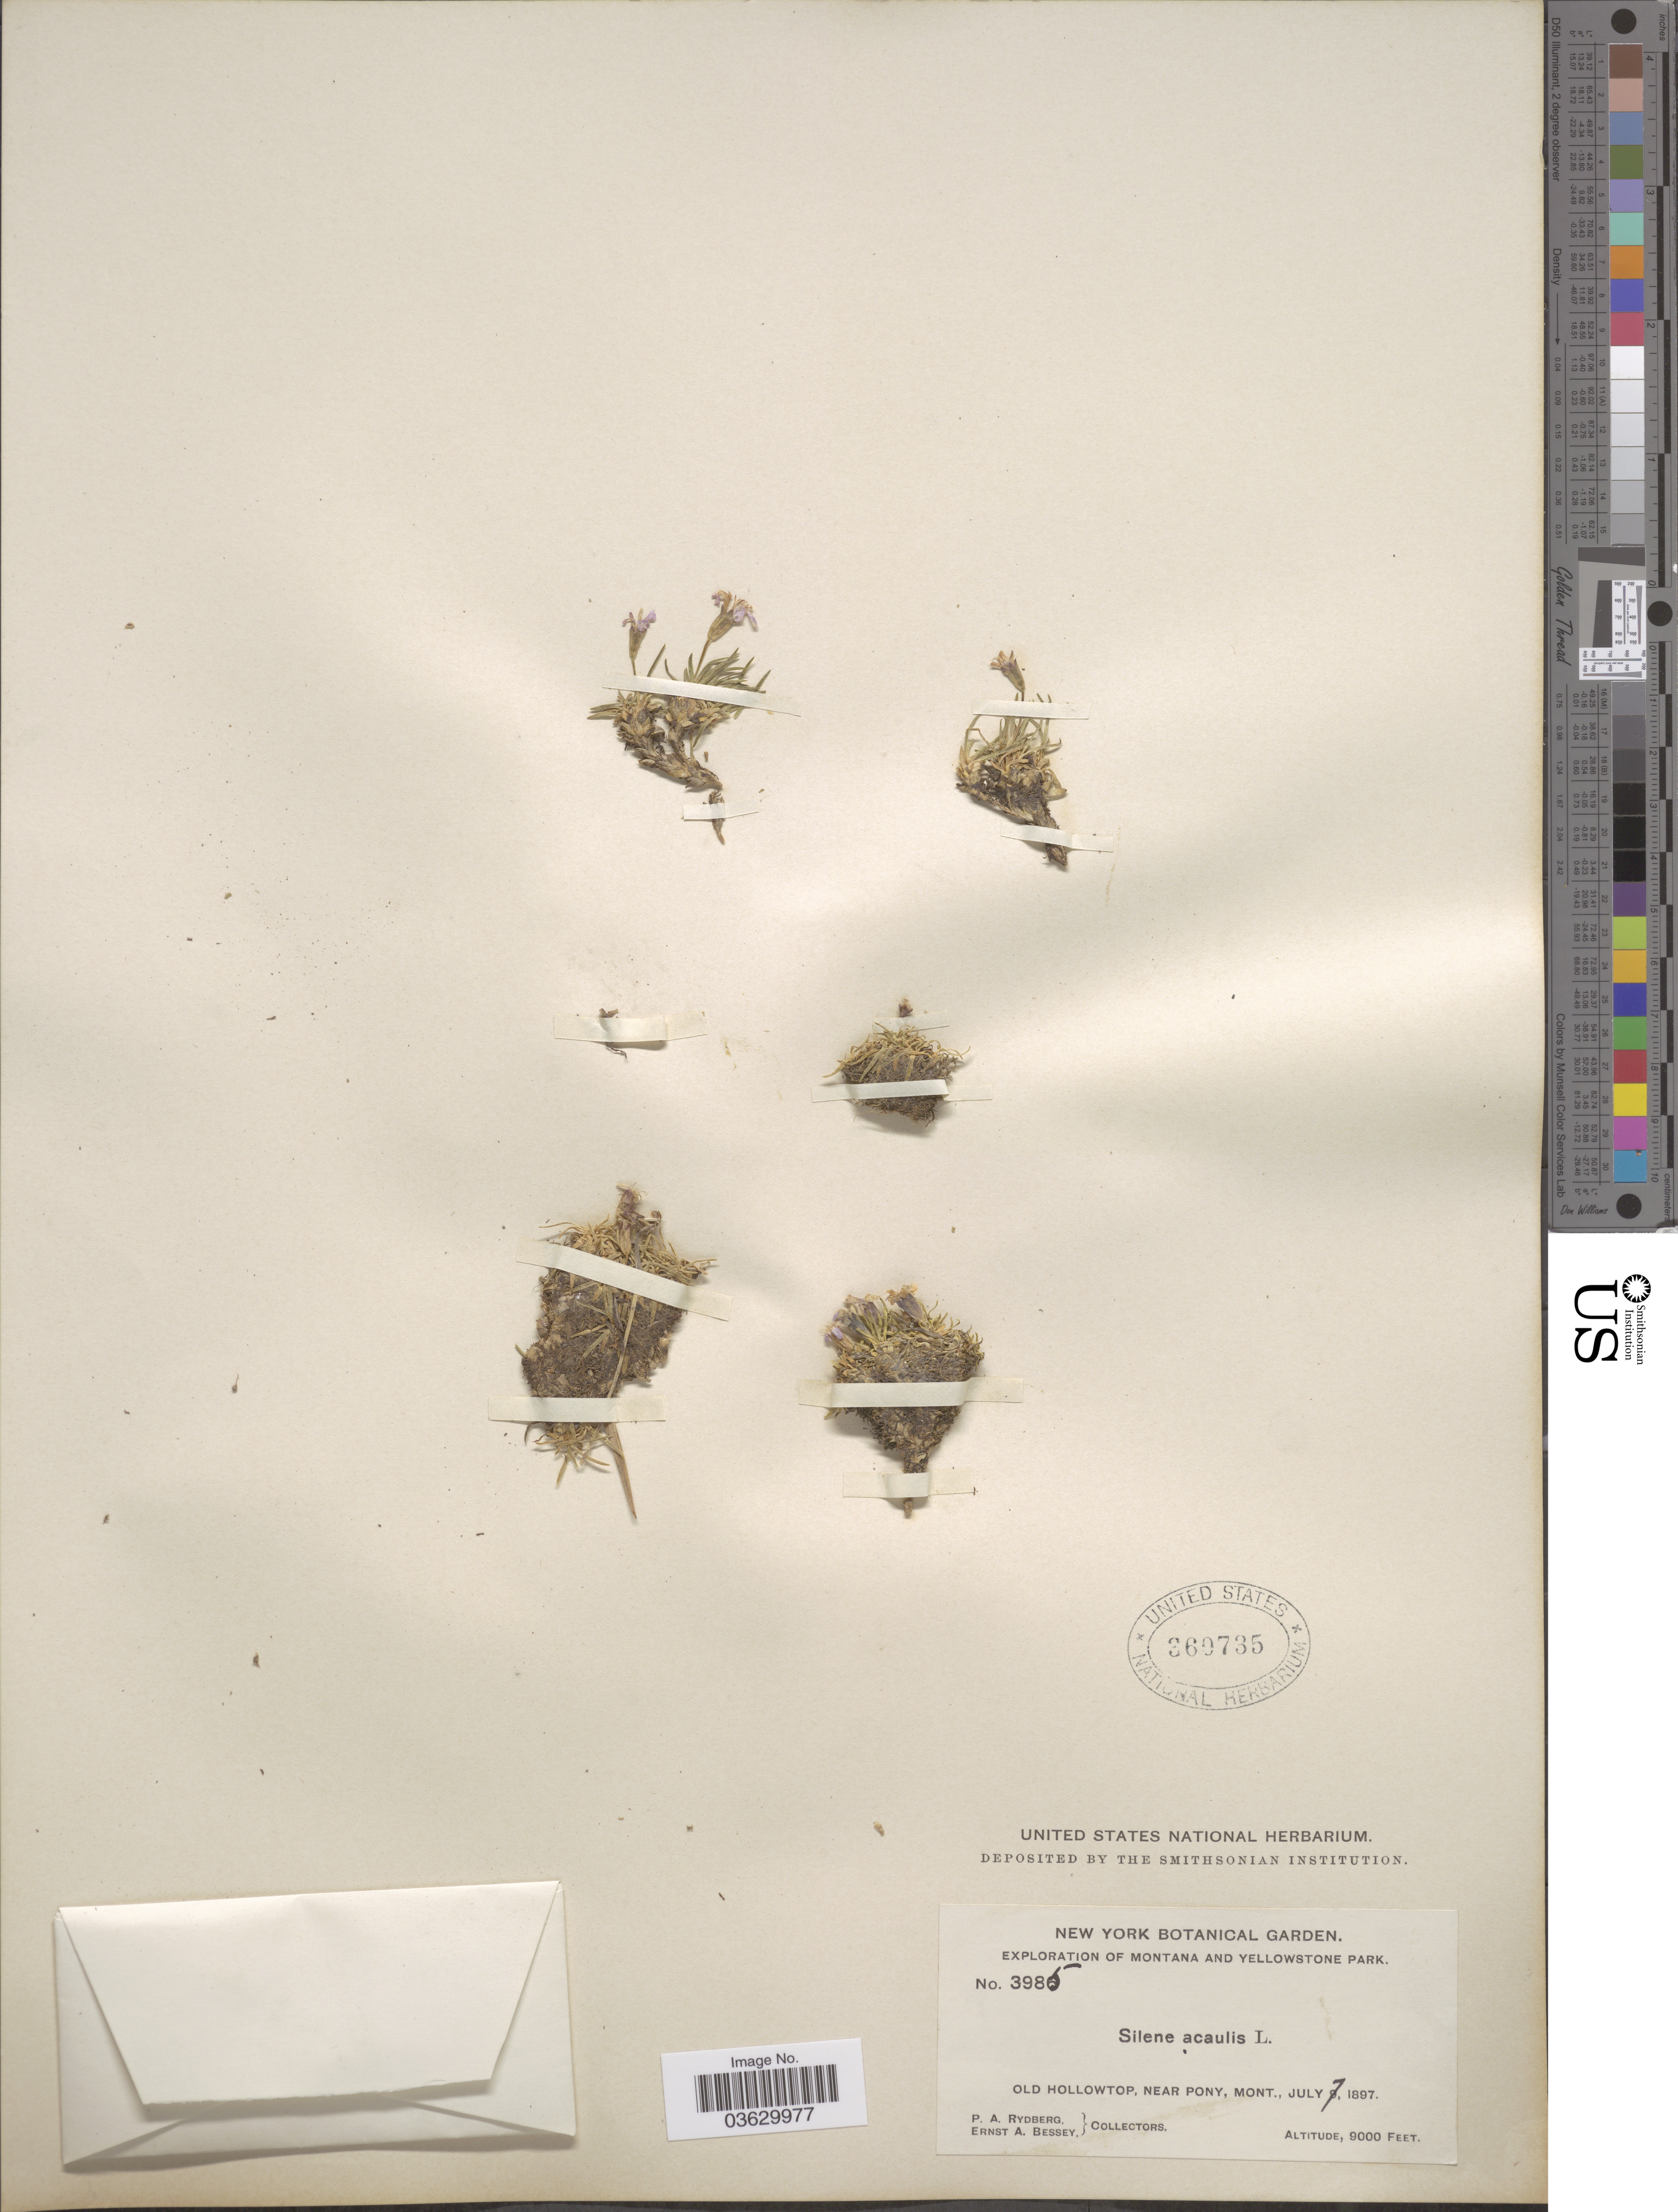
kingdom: Plantae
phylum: Tracheophyta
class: Magnoliopsida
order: Caryophyllales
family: Caryophyllaceae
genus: Silene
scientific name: Silene acaulis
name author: (L.) Jacq.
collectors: P. A. Rydberg & E. A. Bessey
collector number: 3985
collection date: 1897-07-07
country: United States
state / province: Montana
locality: Yellowstone Park. Old Hollowtop, near Pony.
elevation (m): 2743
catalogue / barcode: US 360735